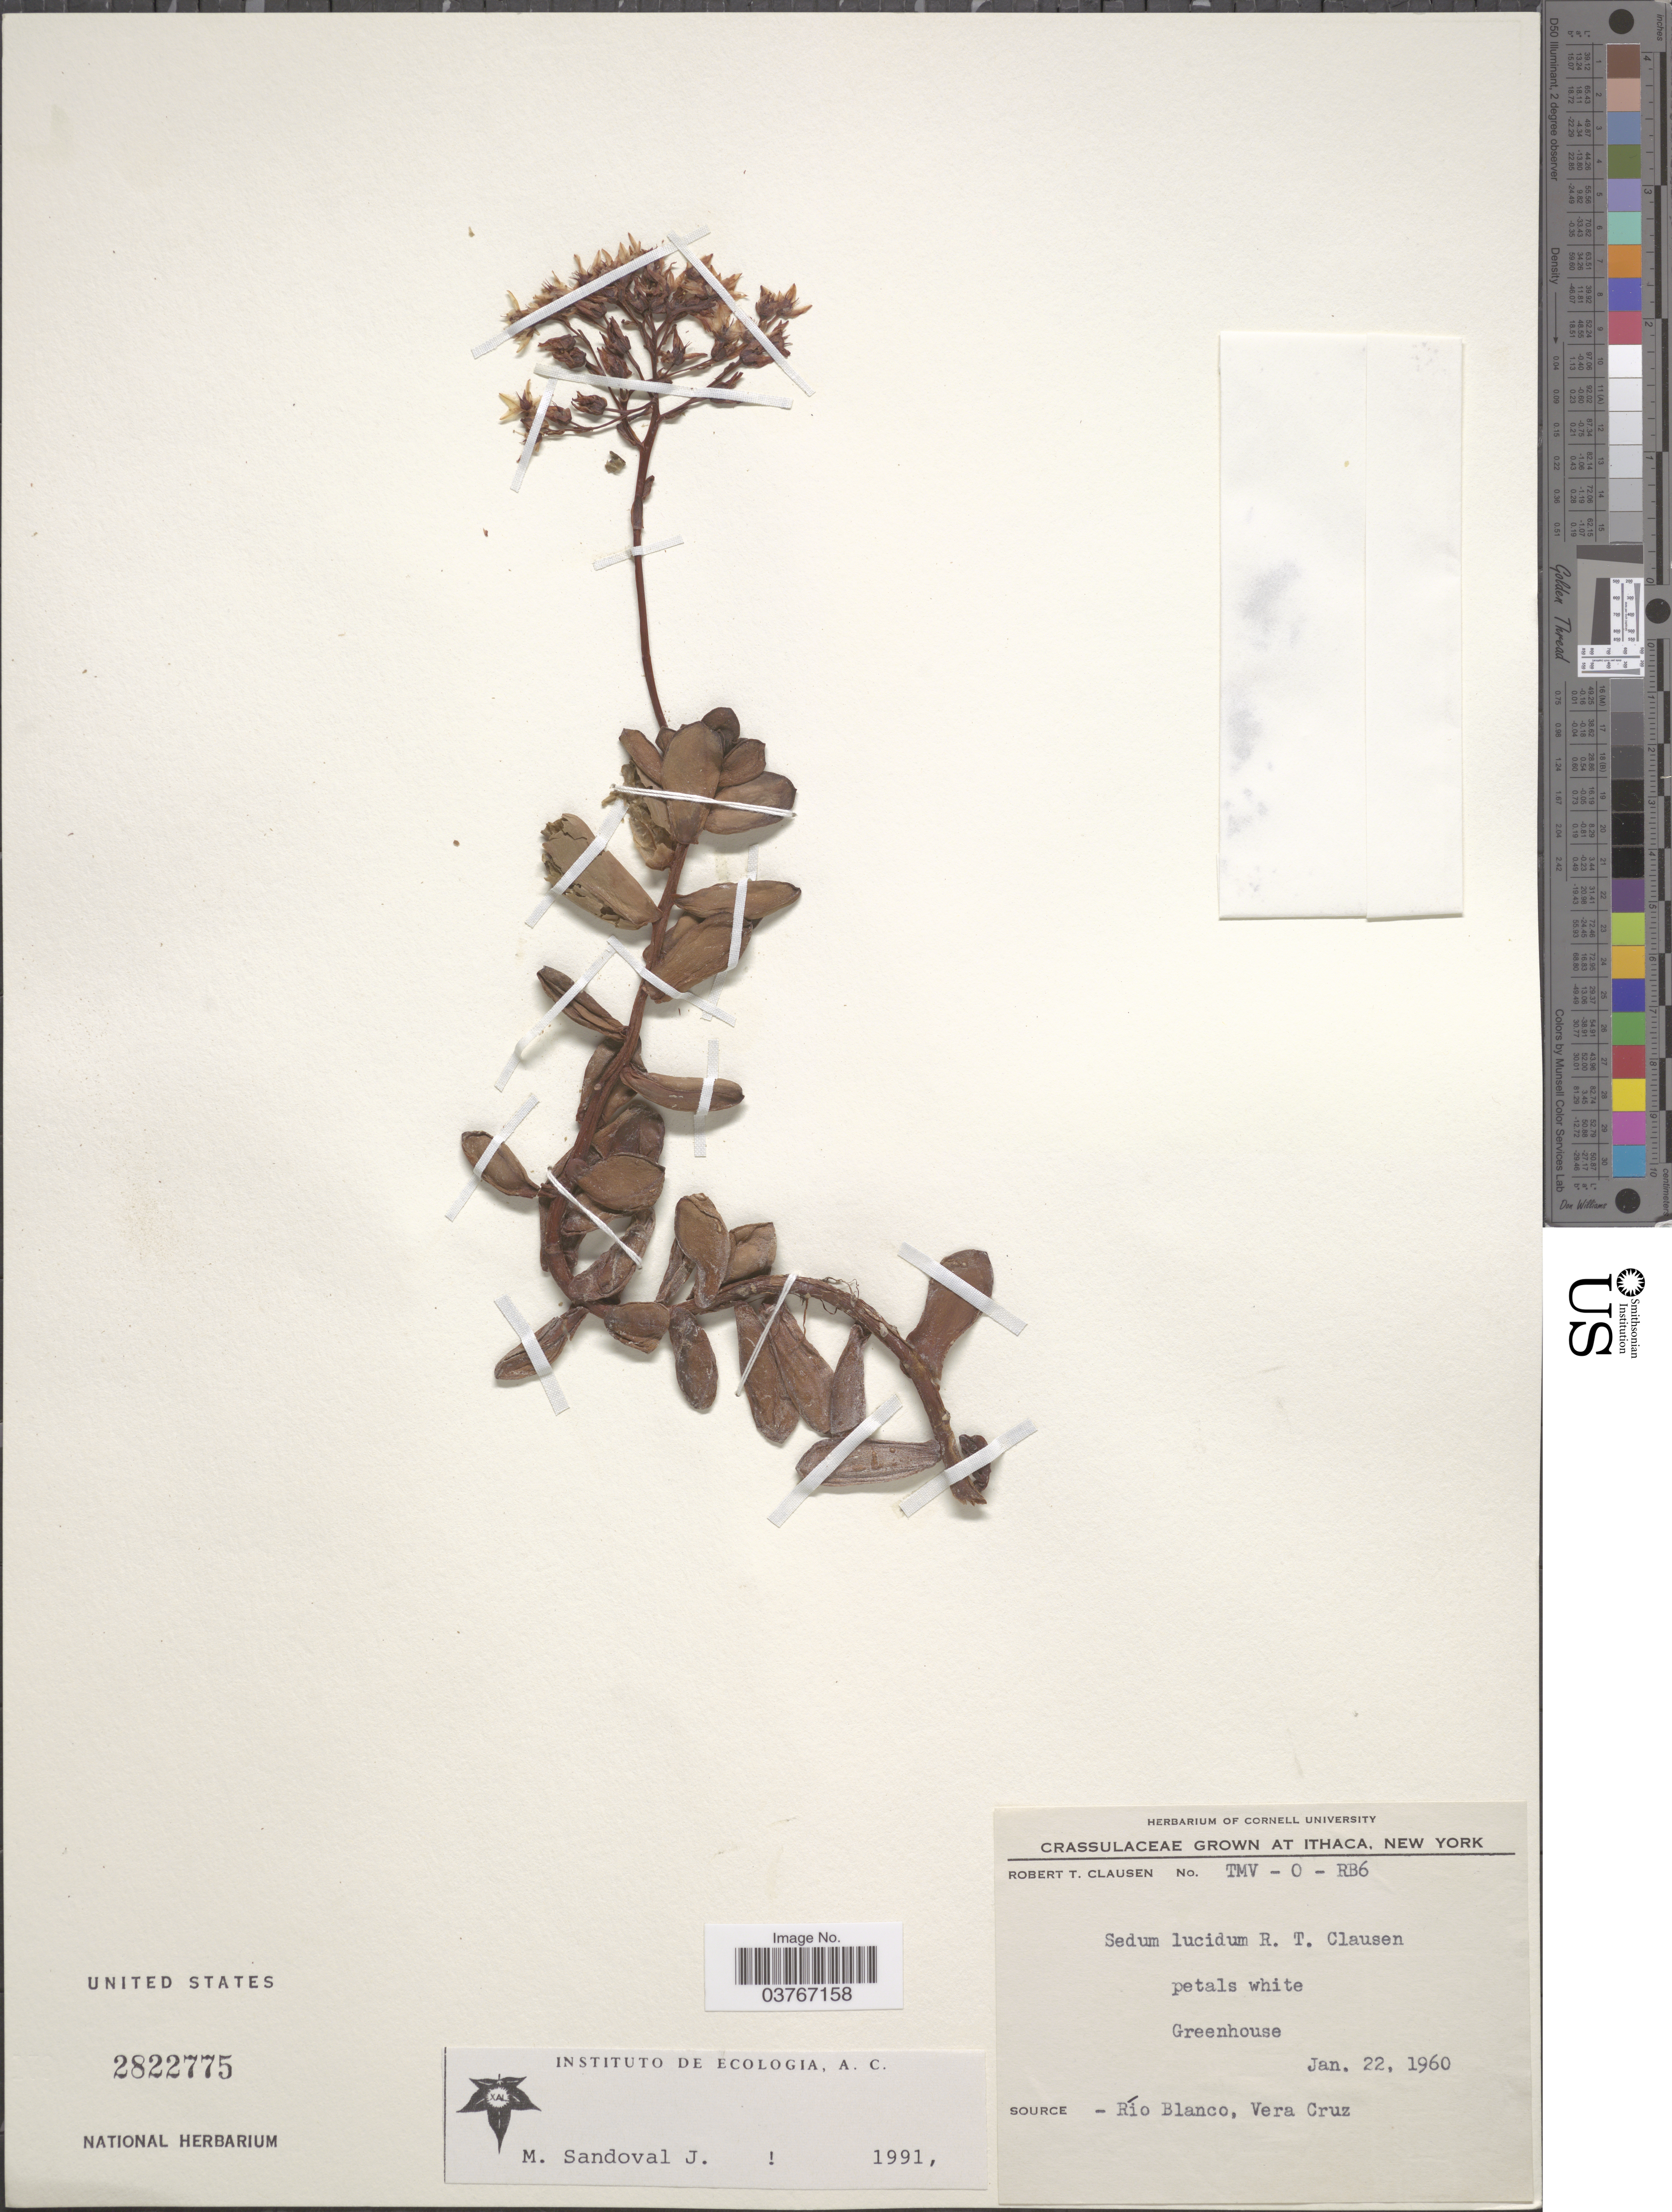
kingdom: Plantae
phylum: Tracheophyta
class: Magnoliopsida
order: Saxifragales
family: Crassulaceae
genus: Sedum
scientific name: Sedum lucidum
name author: R.T. Clausen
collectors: R. T. Clausen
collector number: TMV - 0 - RN6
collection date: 1960-01-22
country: United States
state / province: New York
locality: At Ithaca, Greenhouse.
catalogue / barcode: US 2822775